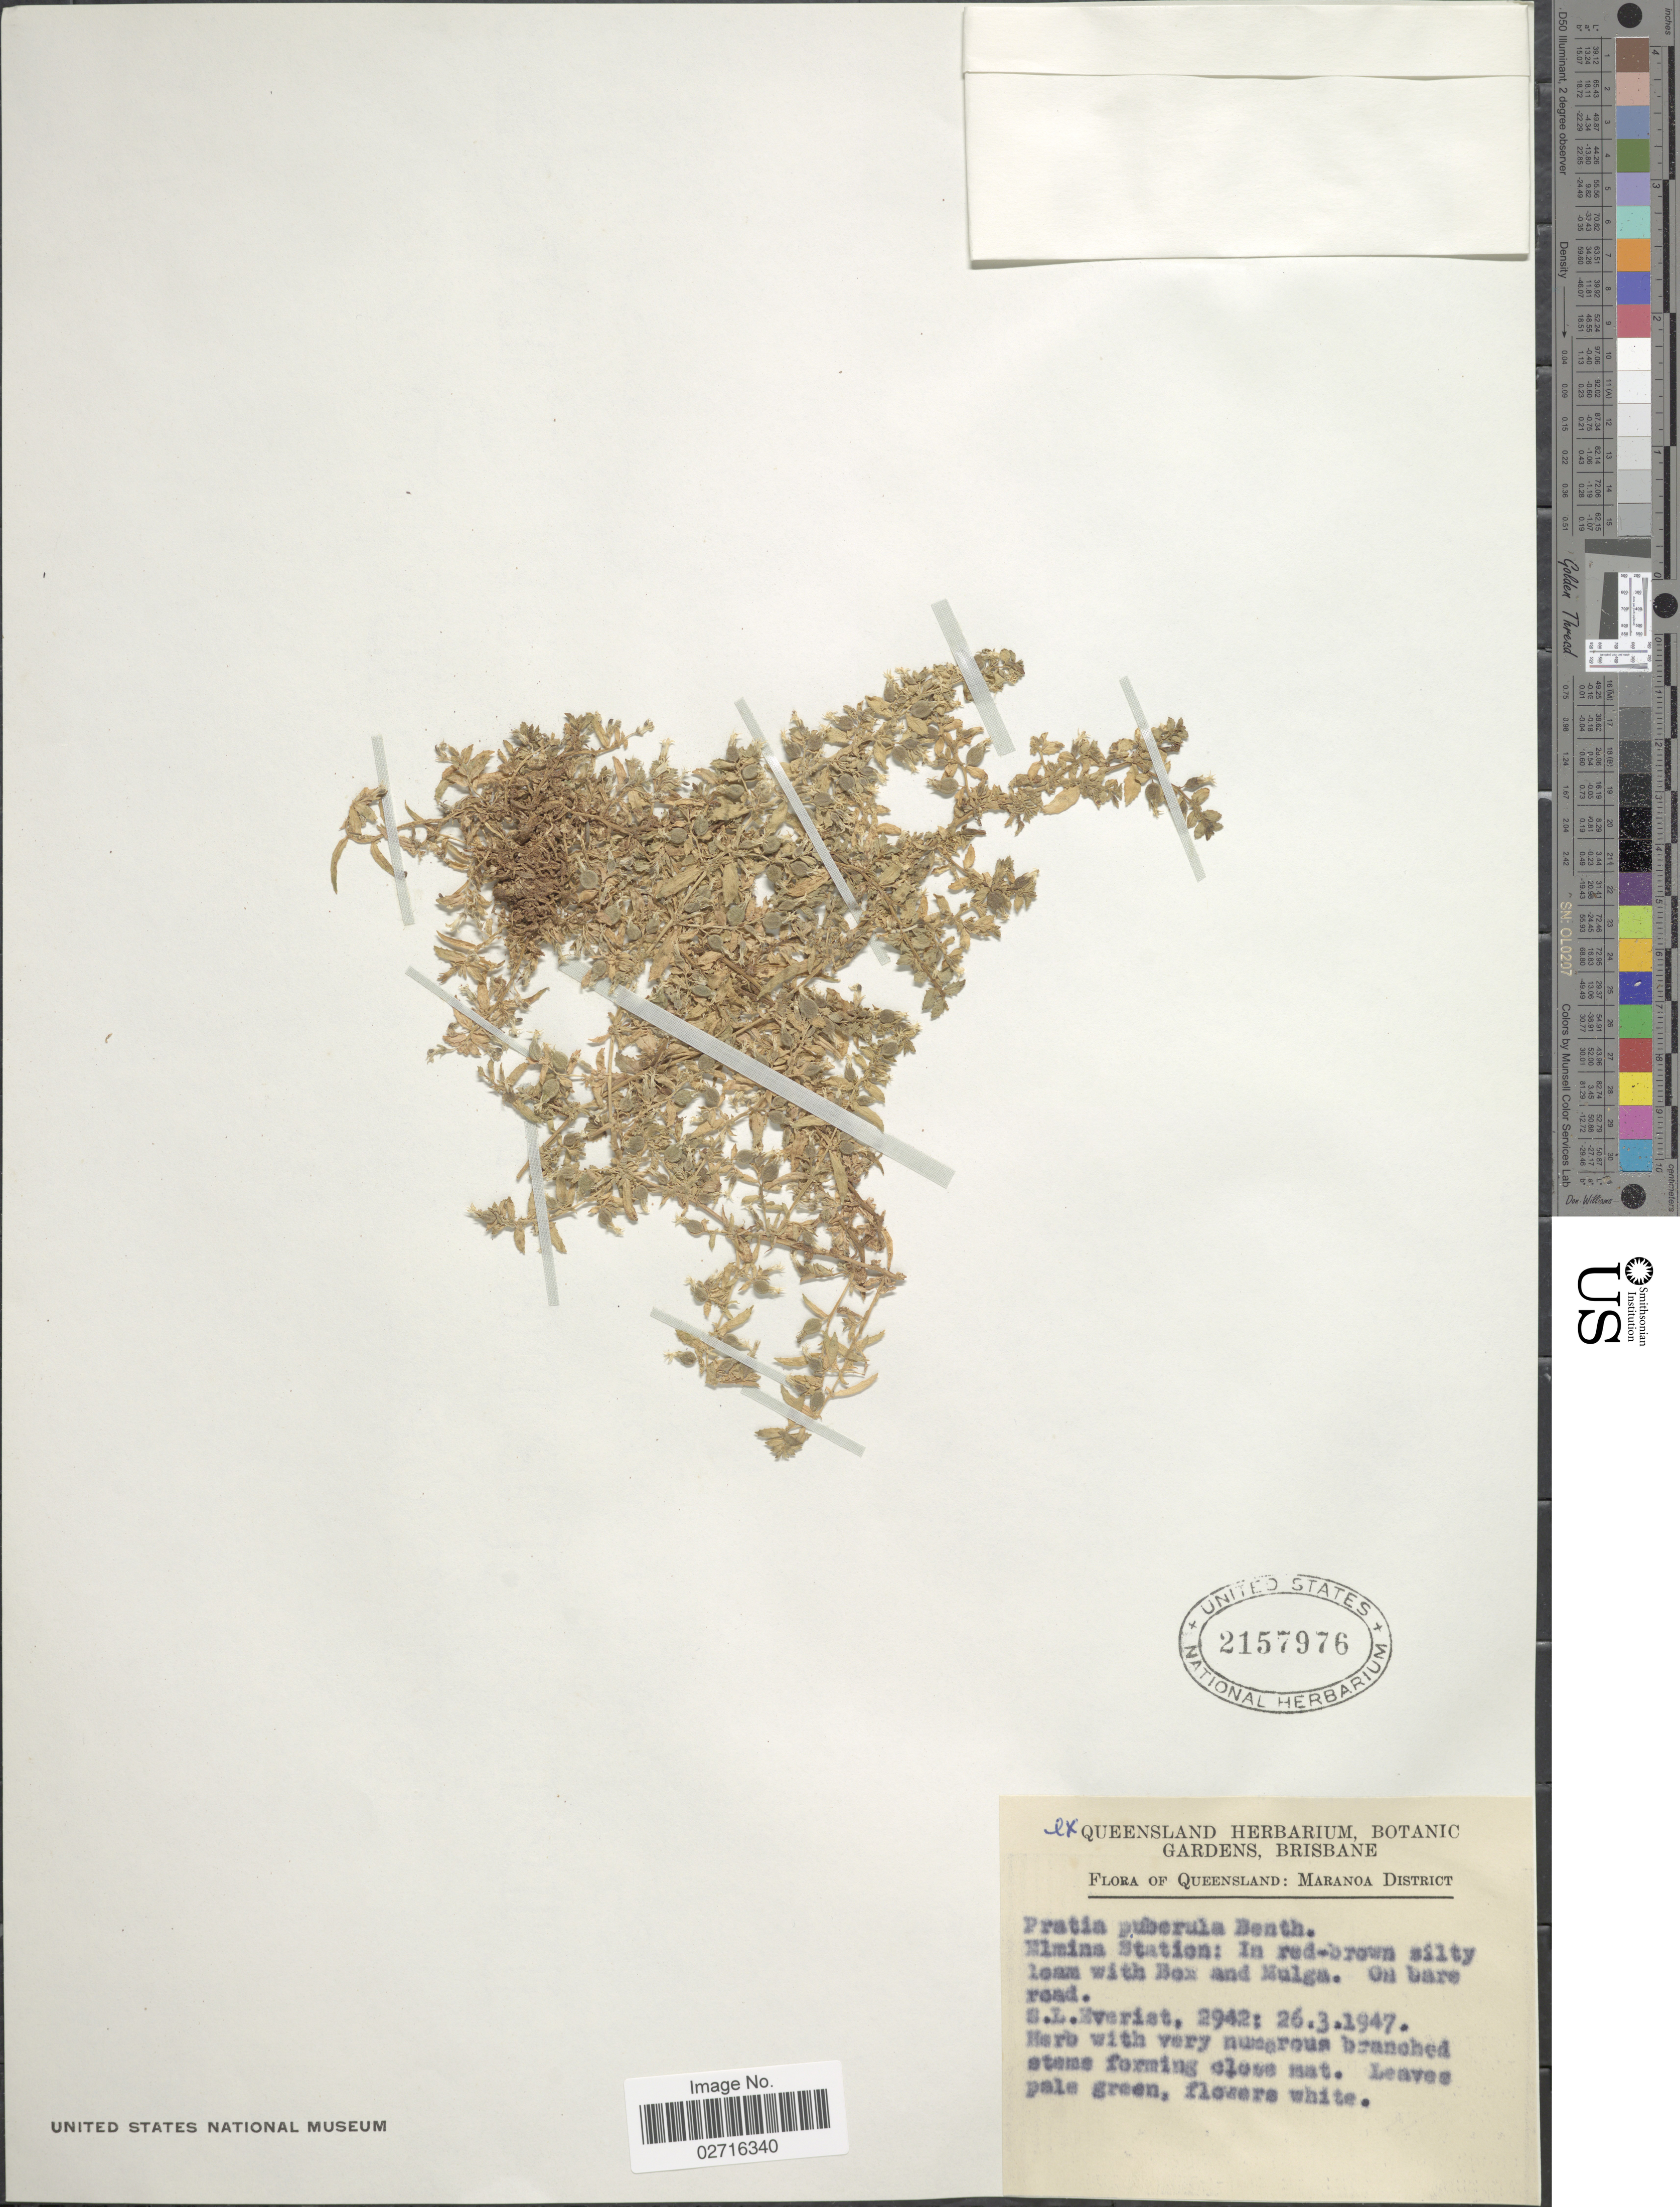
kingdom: Plantae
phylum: Tracheophyta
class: Magnoliopsida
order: Asterales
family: Campanulaceae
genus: Pratia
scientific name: Pratia puberula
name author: Benth.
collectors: S. Everist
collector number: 2942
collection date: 1947-03-26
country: Australia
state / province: Queensland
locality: Maranoa District, Elmina Station. On bare road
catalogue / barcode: US 2157976